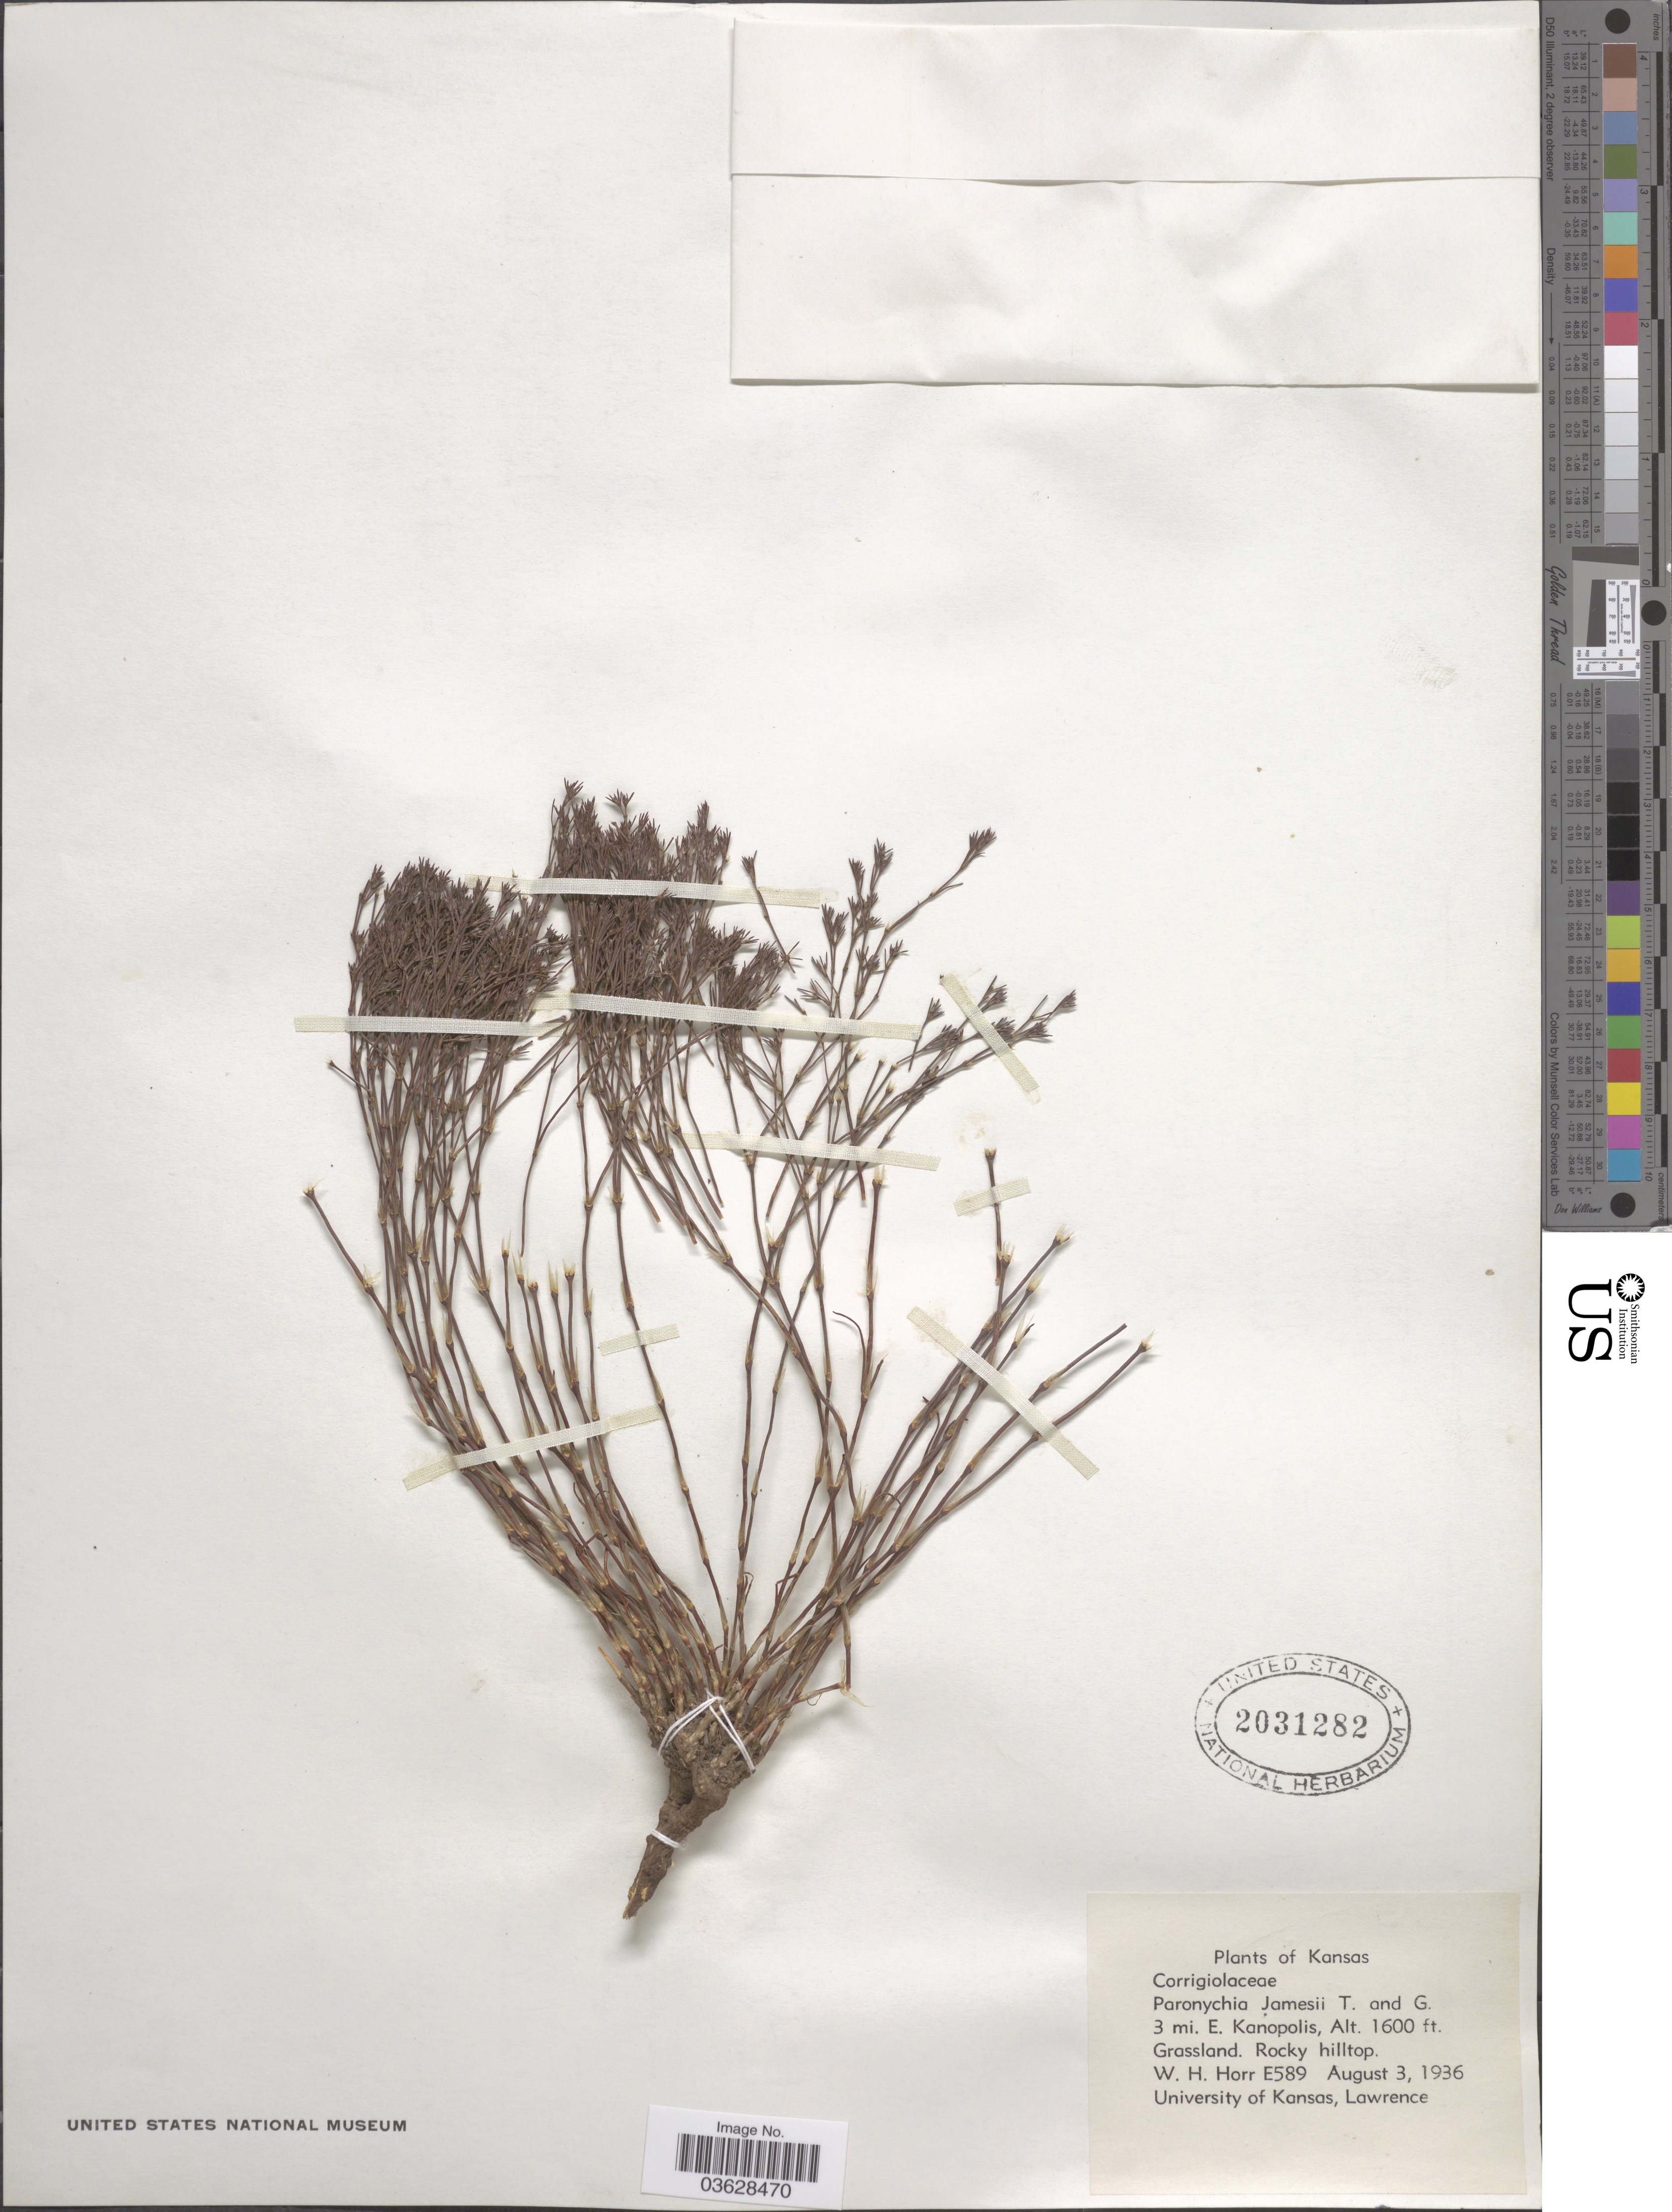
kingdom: Plantae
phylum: Tracheophyta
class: Magnoliopsida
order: Caryophyllales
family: Caryophyllaceae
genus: Paronychia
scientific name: Paronychia jamesii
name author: Torr. & A. Gray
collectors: W. H. Horr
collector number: E589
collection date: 1936-08-03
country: United States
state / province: Kansas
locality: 3 mi. E. Kanopolis.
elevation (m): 488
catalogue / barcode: US 2031282